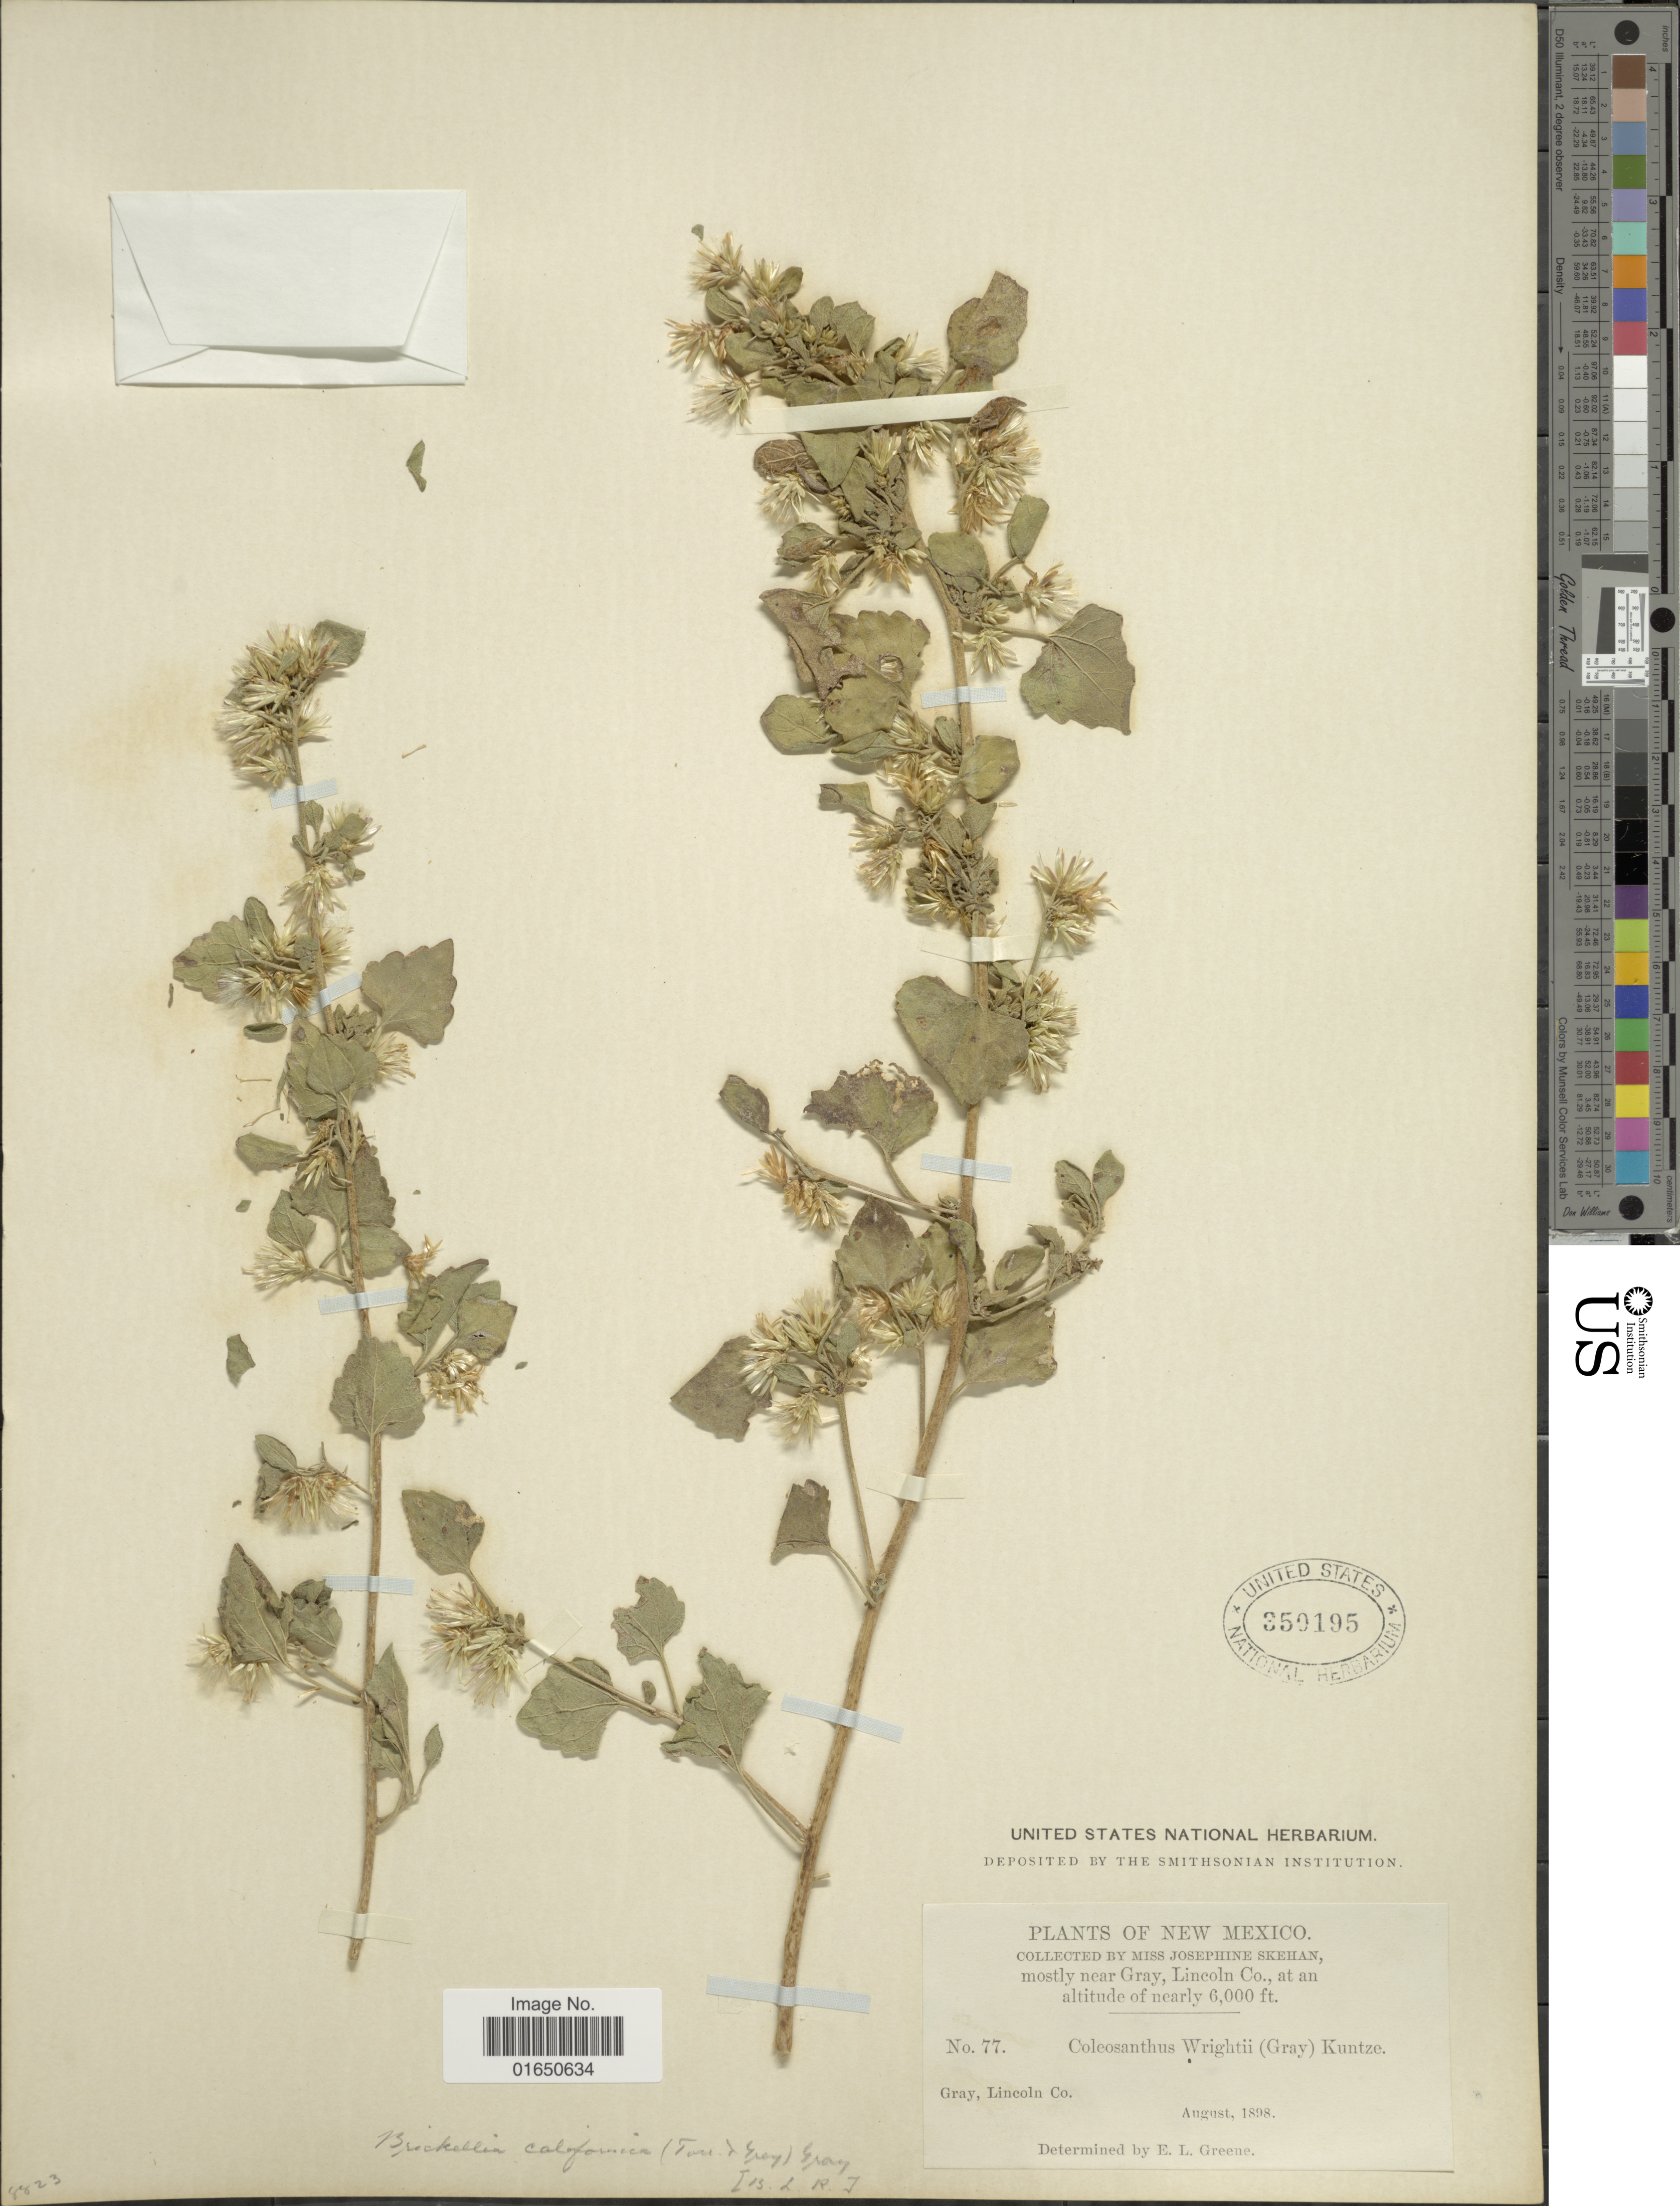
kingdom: Plantae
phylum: Tracheophyta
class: Magnoliopsida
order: Asterales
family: Asteraceae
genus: Brickellia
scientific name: Brickellia californica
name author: (Torr. & A. Gray) A. Gray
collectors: J. Skehan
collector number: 77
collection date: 1898-08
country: United States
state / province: New Mexico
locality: Mostly near Gray, Lincoln Co.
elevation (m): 1829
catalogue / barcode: US 359195